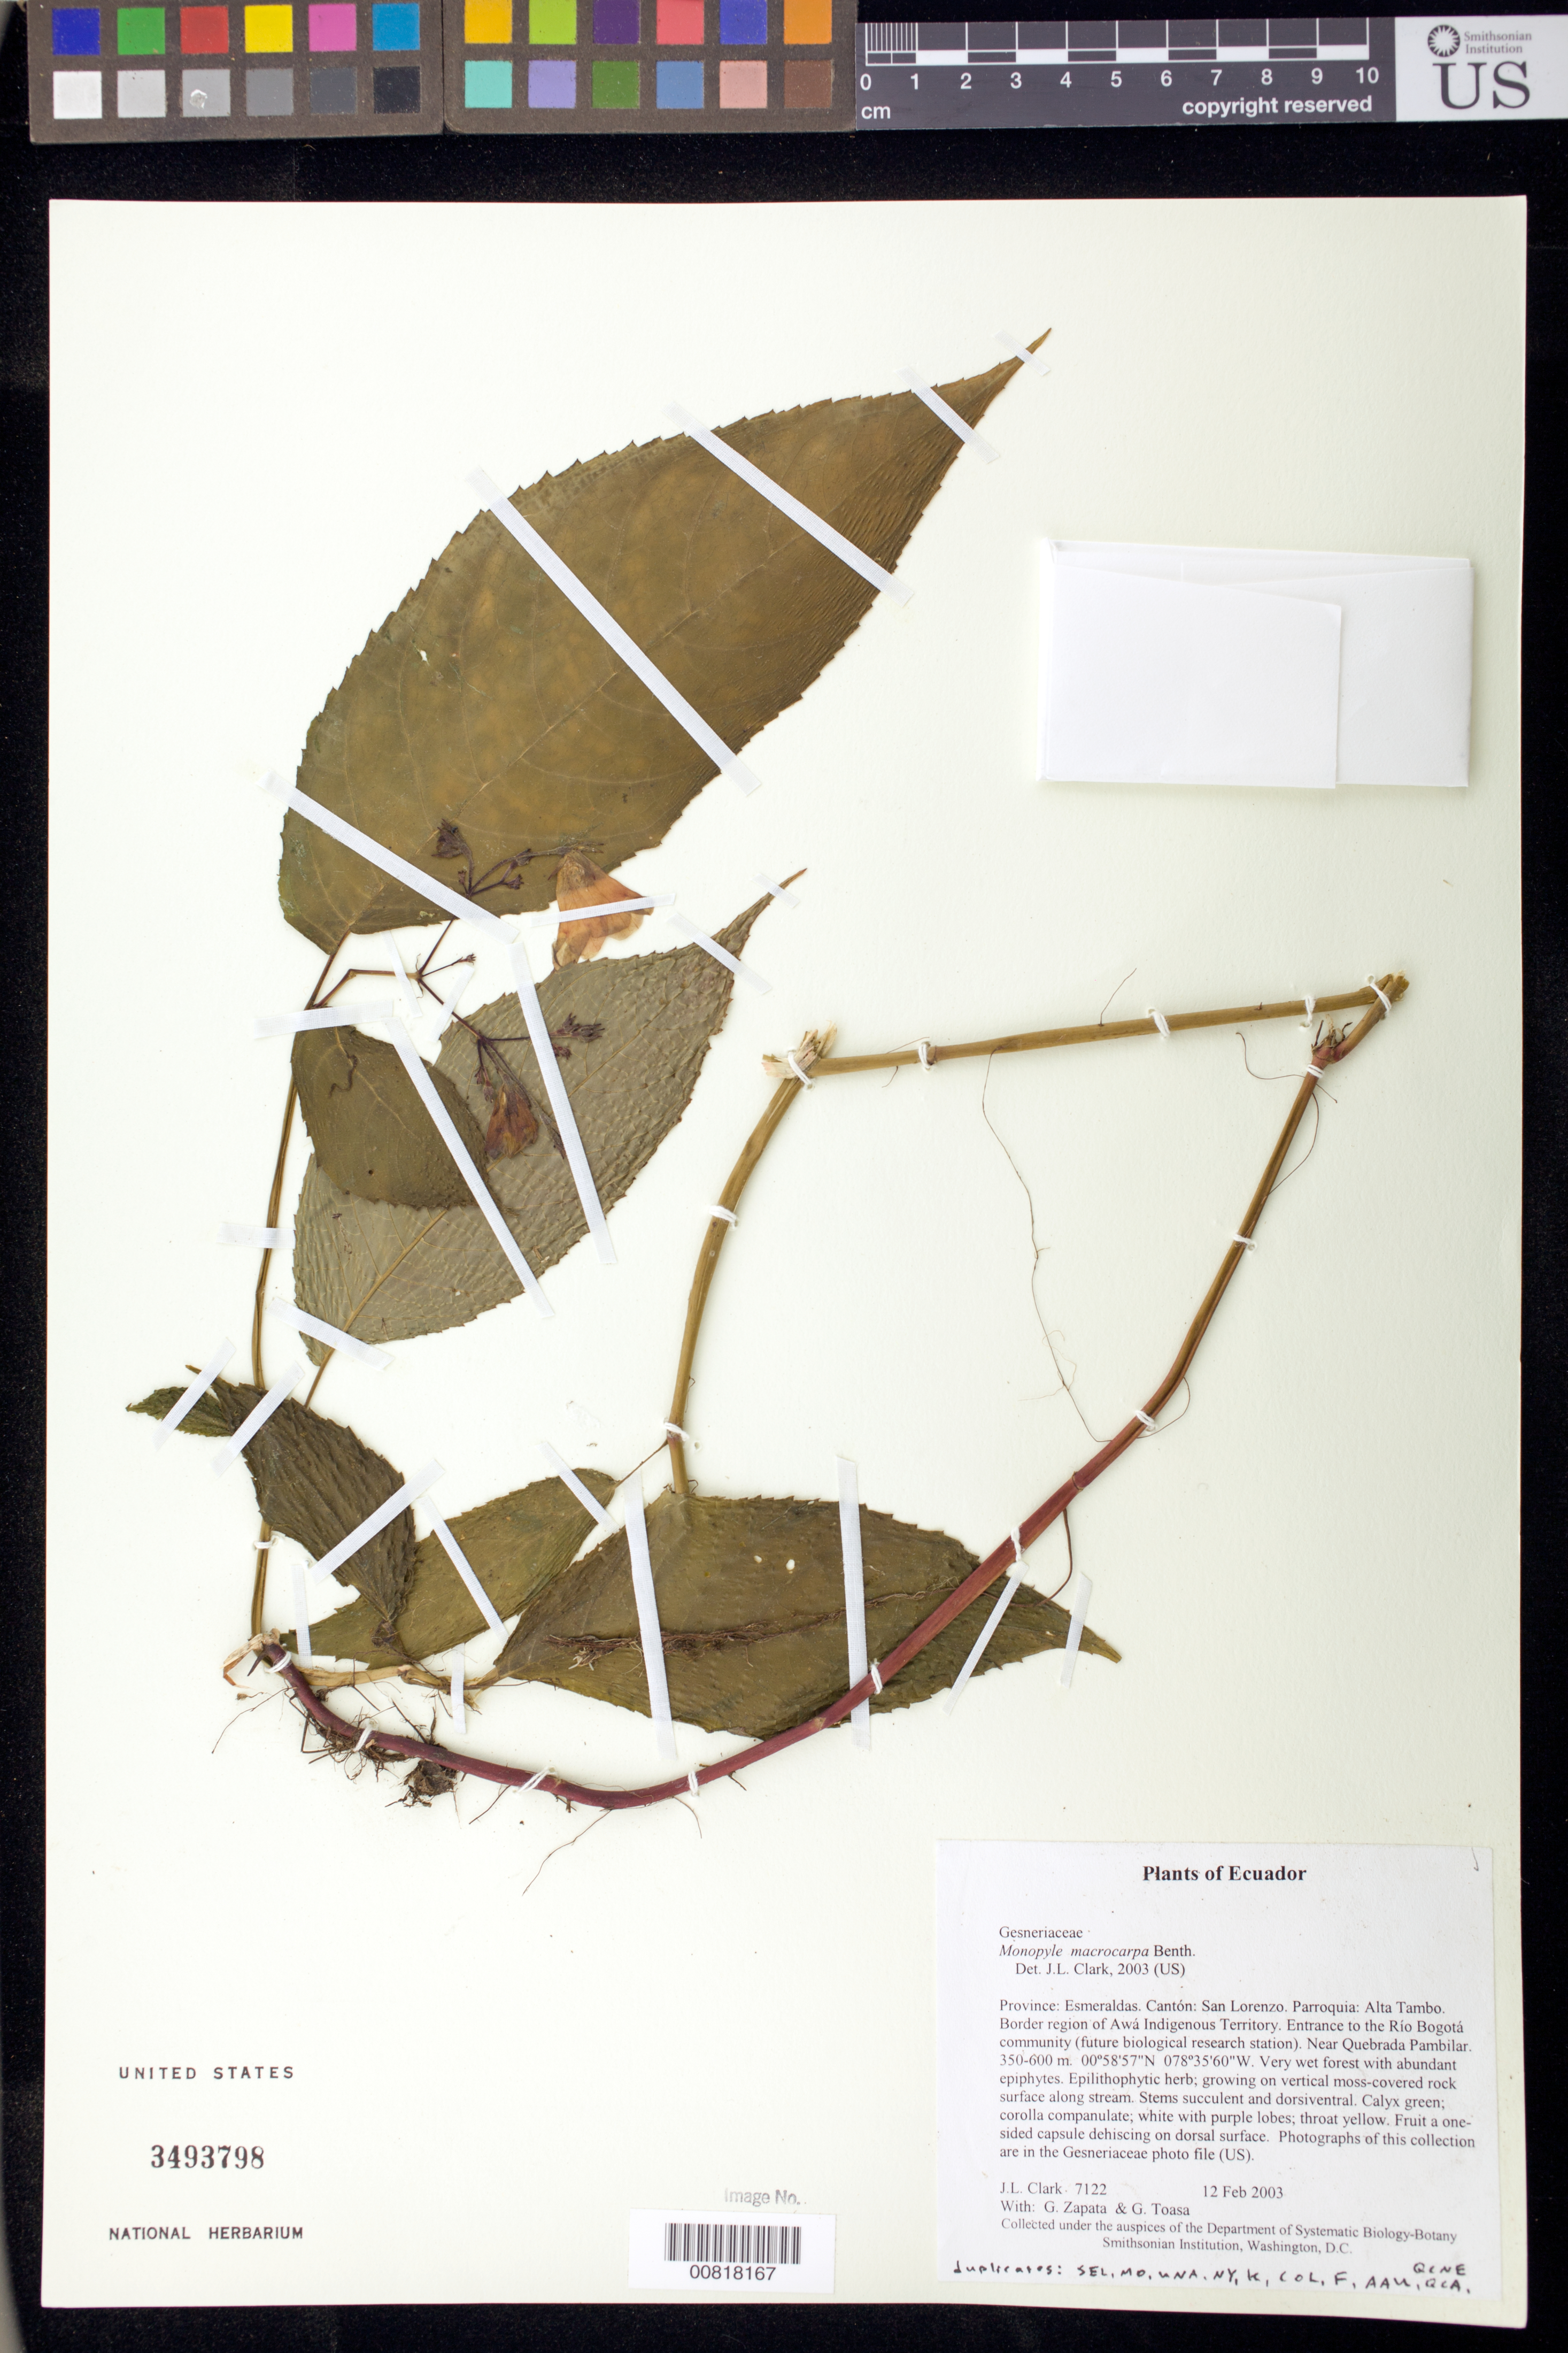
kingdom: Plantae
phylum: Tracheophyta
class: Magnoliopsida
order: Lamiales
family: Gesneriaceae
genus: Monopyle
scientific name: Monopyle chocoensis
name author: Keene & J.L. Clark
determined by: Clark, J. L., (SEL), The Marie Selby Botanical Garden (UNITED STATES)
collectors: J. L. Clark, G. Zapata & G. Toasa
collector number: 7122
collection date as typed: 12 Feb 2003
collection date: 2003-02-12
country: Ecuador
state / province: Esmeraldas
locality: San Lorenzo. Parroquia: Alta Tambo. Border region of Awá Indigenous Territory. Entrance to the Río Bogotá community (future biological research station). Near Quebrada Pambilar.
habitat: Very wet forest with abundant epiphytes.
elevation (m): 350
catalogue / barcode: US 3493798